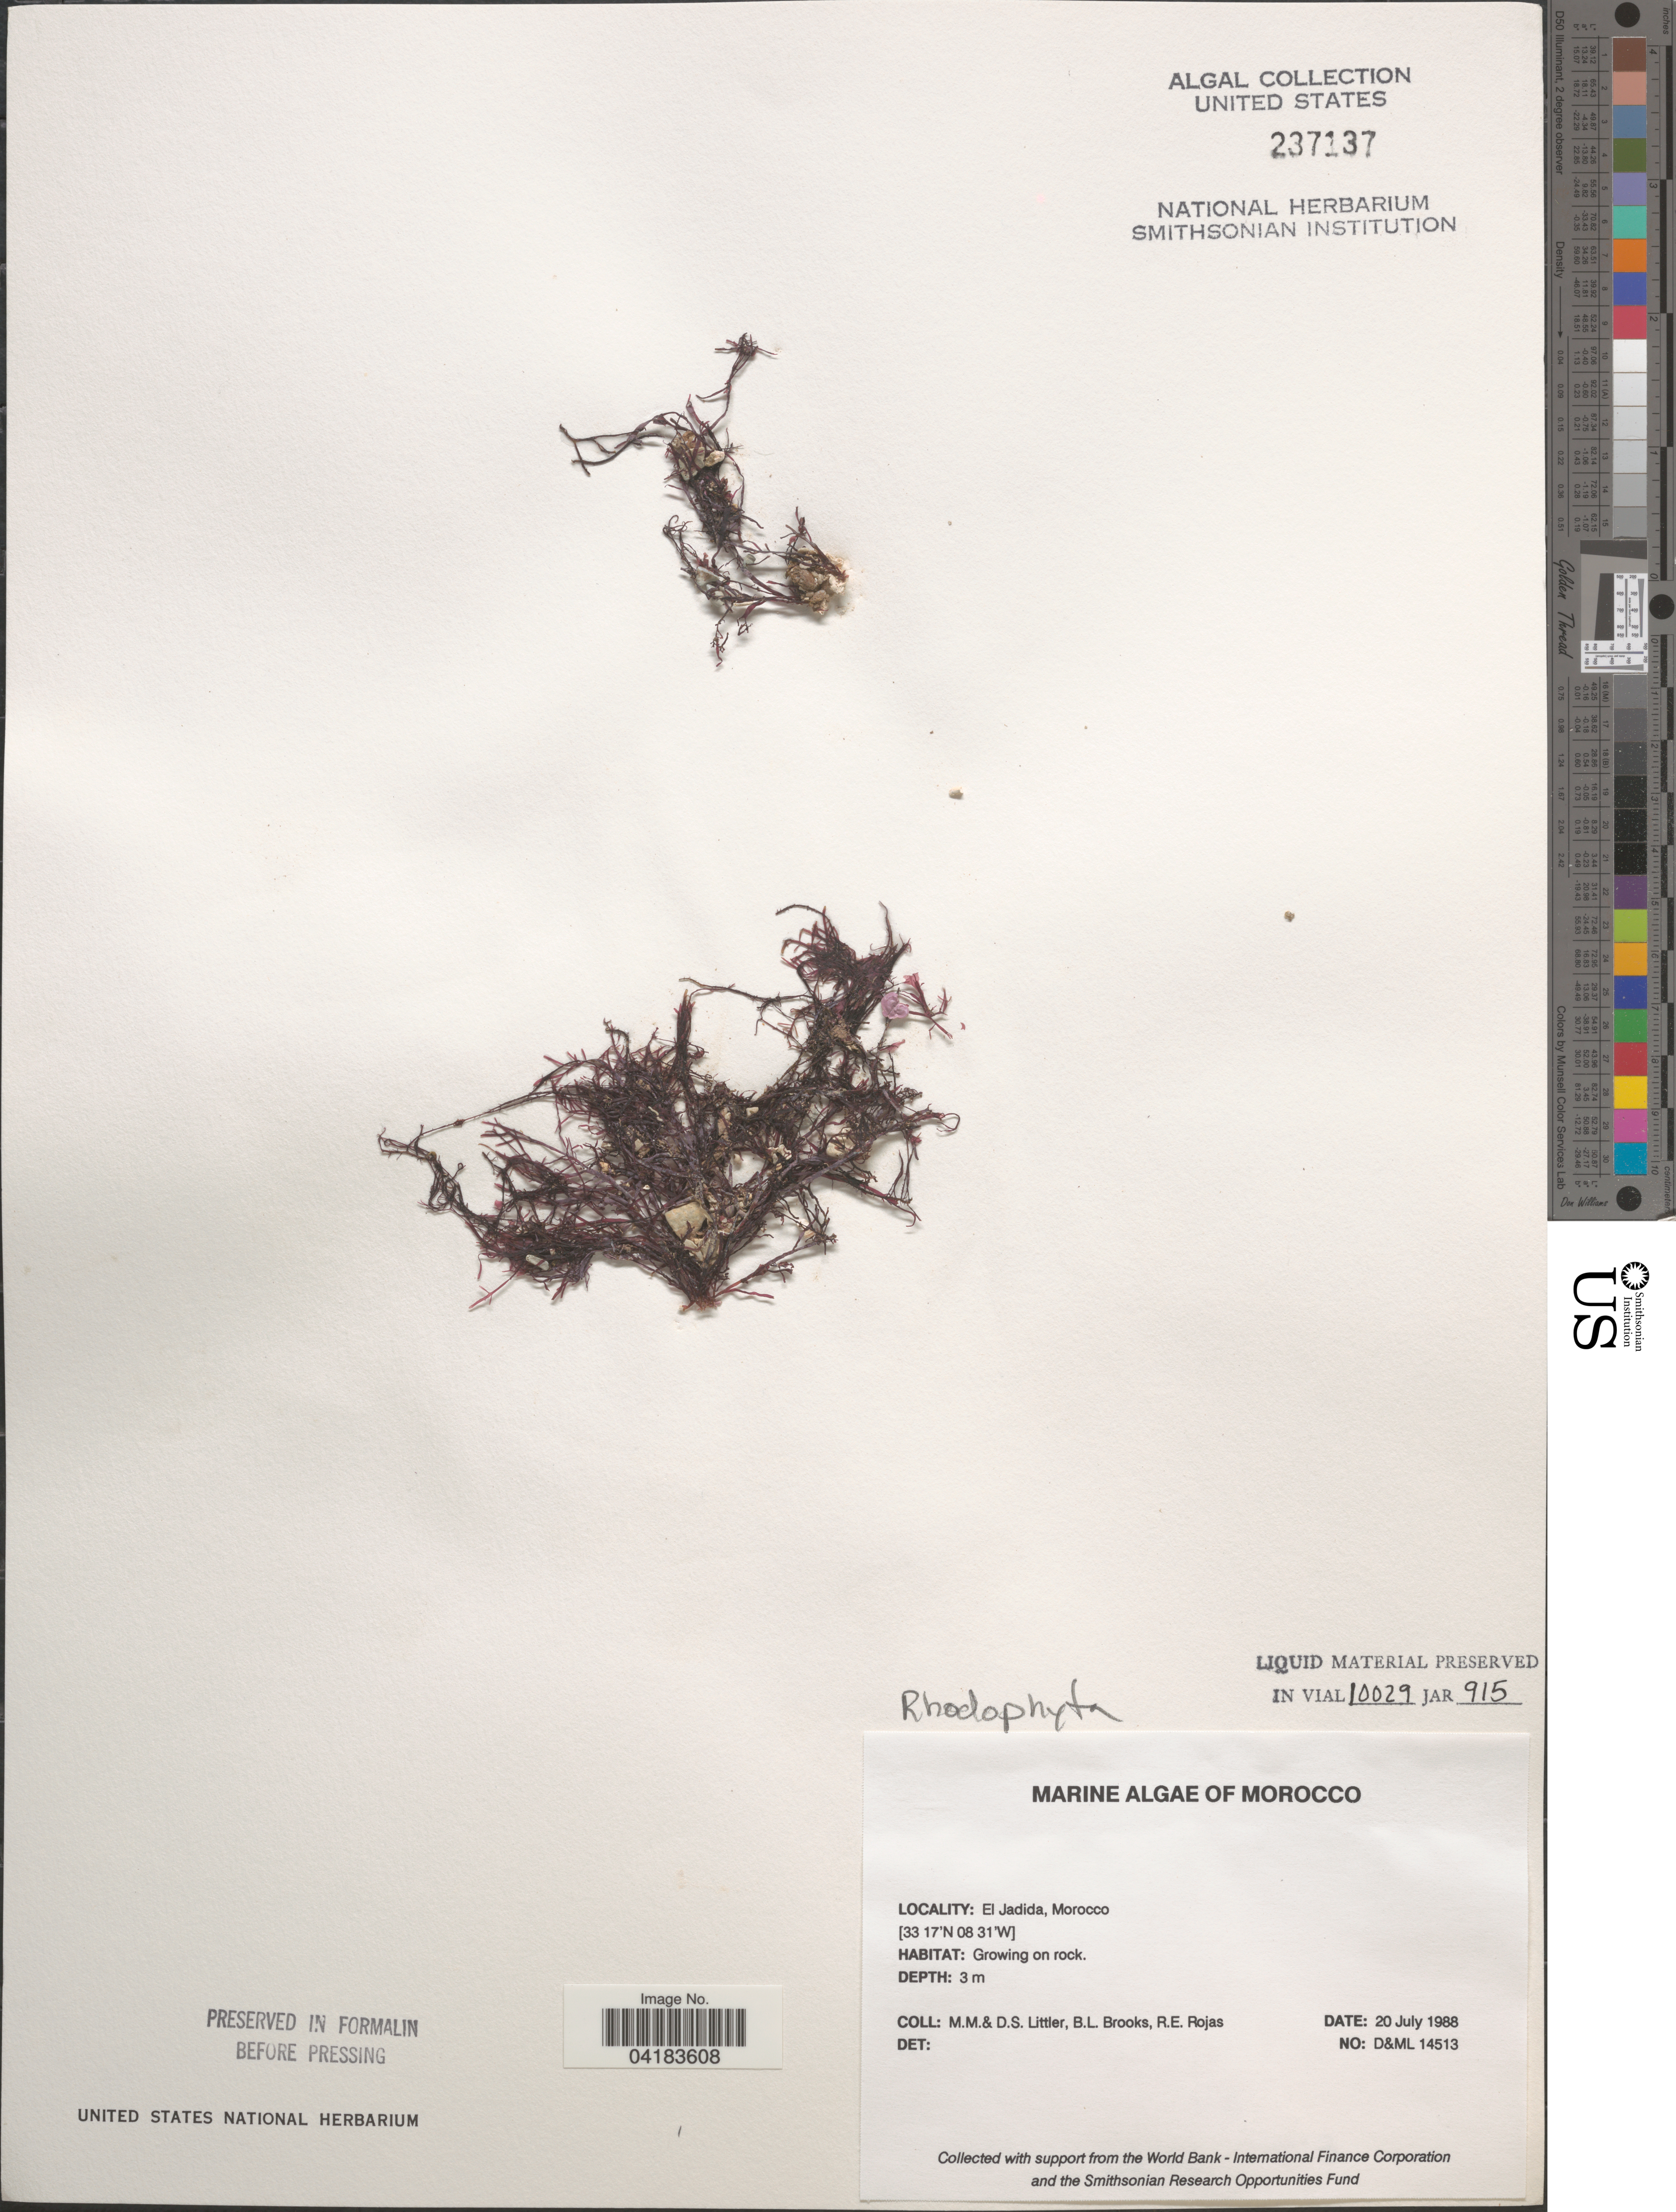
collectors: D. S. Littler, B. Brooks & R. Rojas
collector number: D&Ml14513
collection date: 1988-07-20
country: Morocco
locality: El Jadida.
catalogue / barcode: US 237137